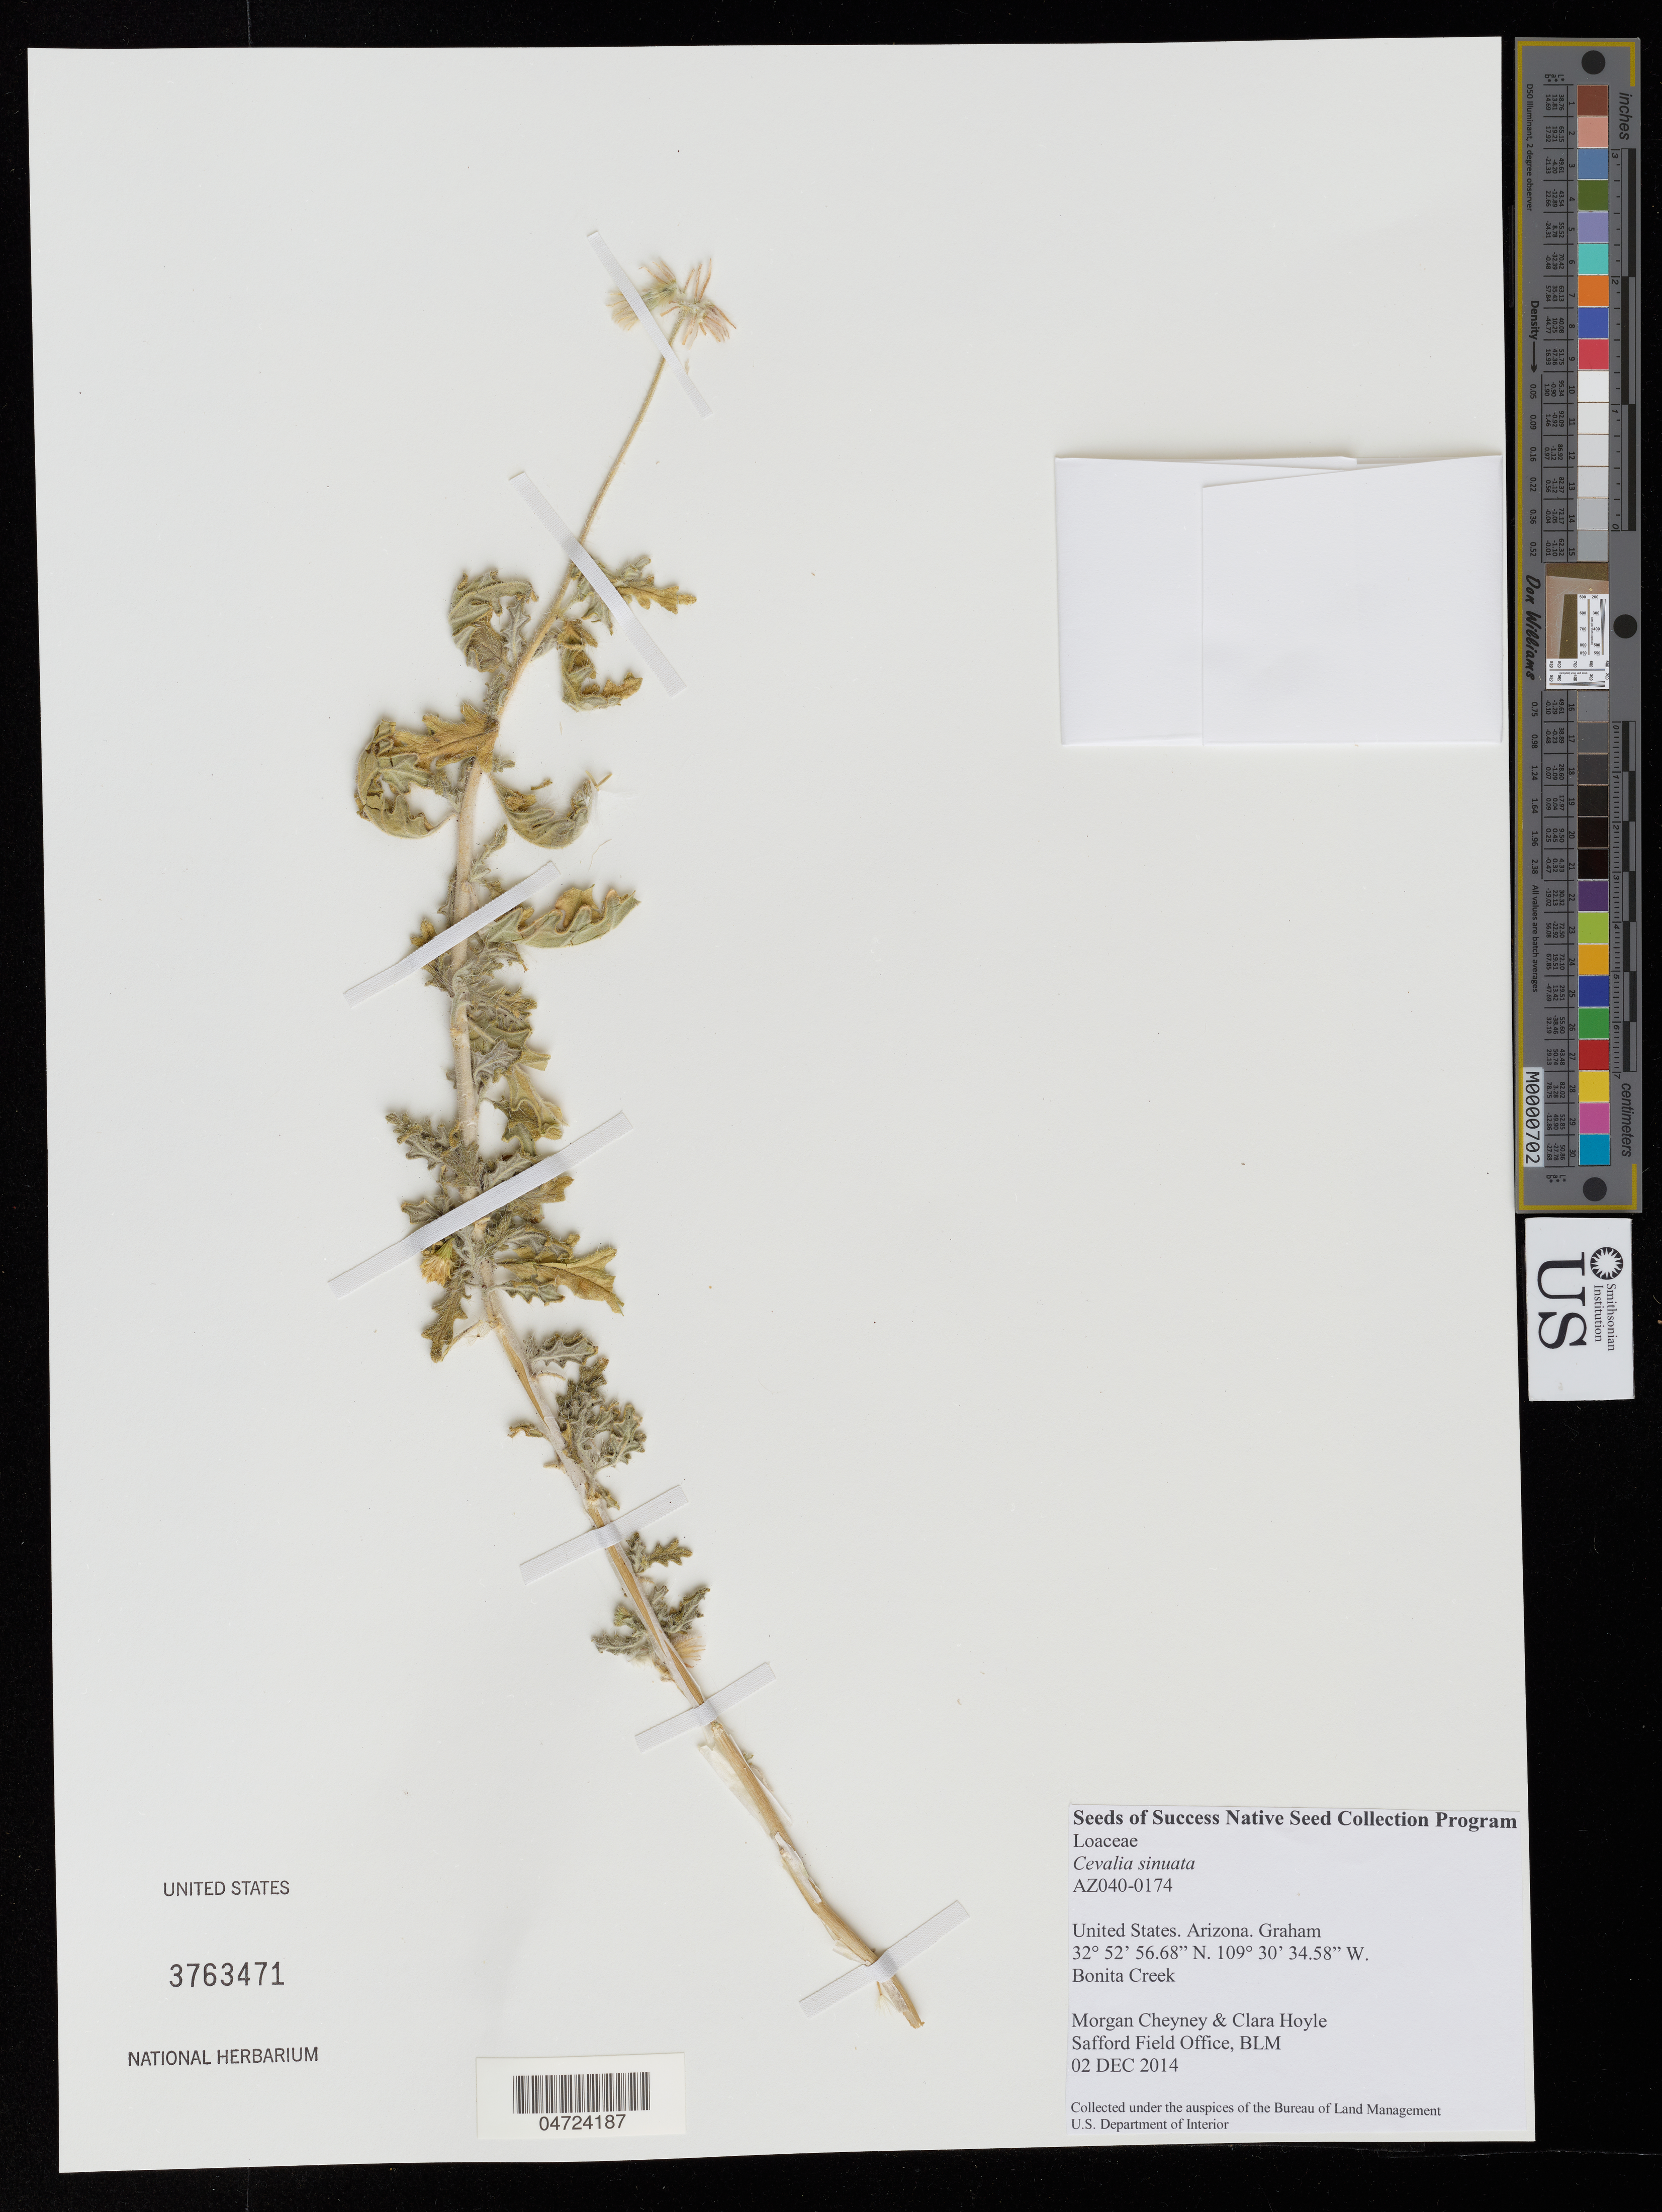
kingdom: Plantae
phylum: Tracheophyta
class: Magnoliopsida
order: Cornales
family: Loasaceae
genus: Cevallia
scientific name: Cevallia sinuata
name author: Lag.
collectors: M. Cheyney & C. Hoyle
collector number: AZ040-0174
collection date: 2014-12-02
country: United States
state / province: Arizona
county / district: Graham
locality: Graham. Bonita Creek.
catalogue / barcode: US 3763471